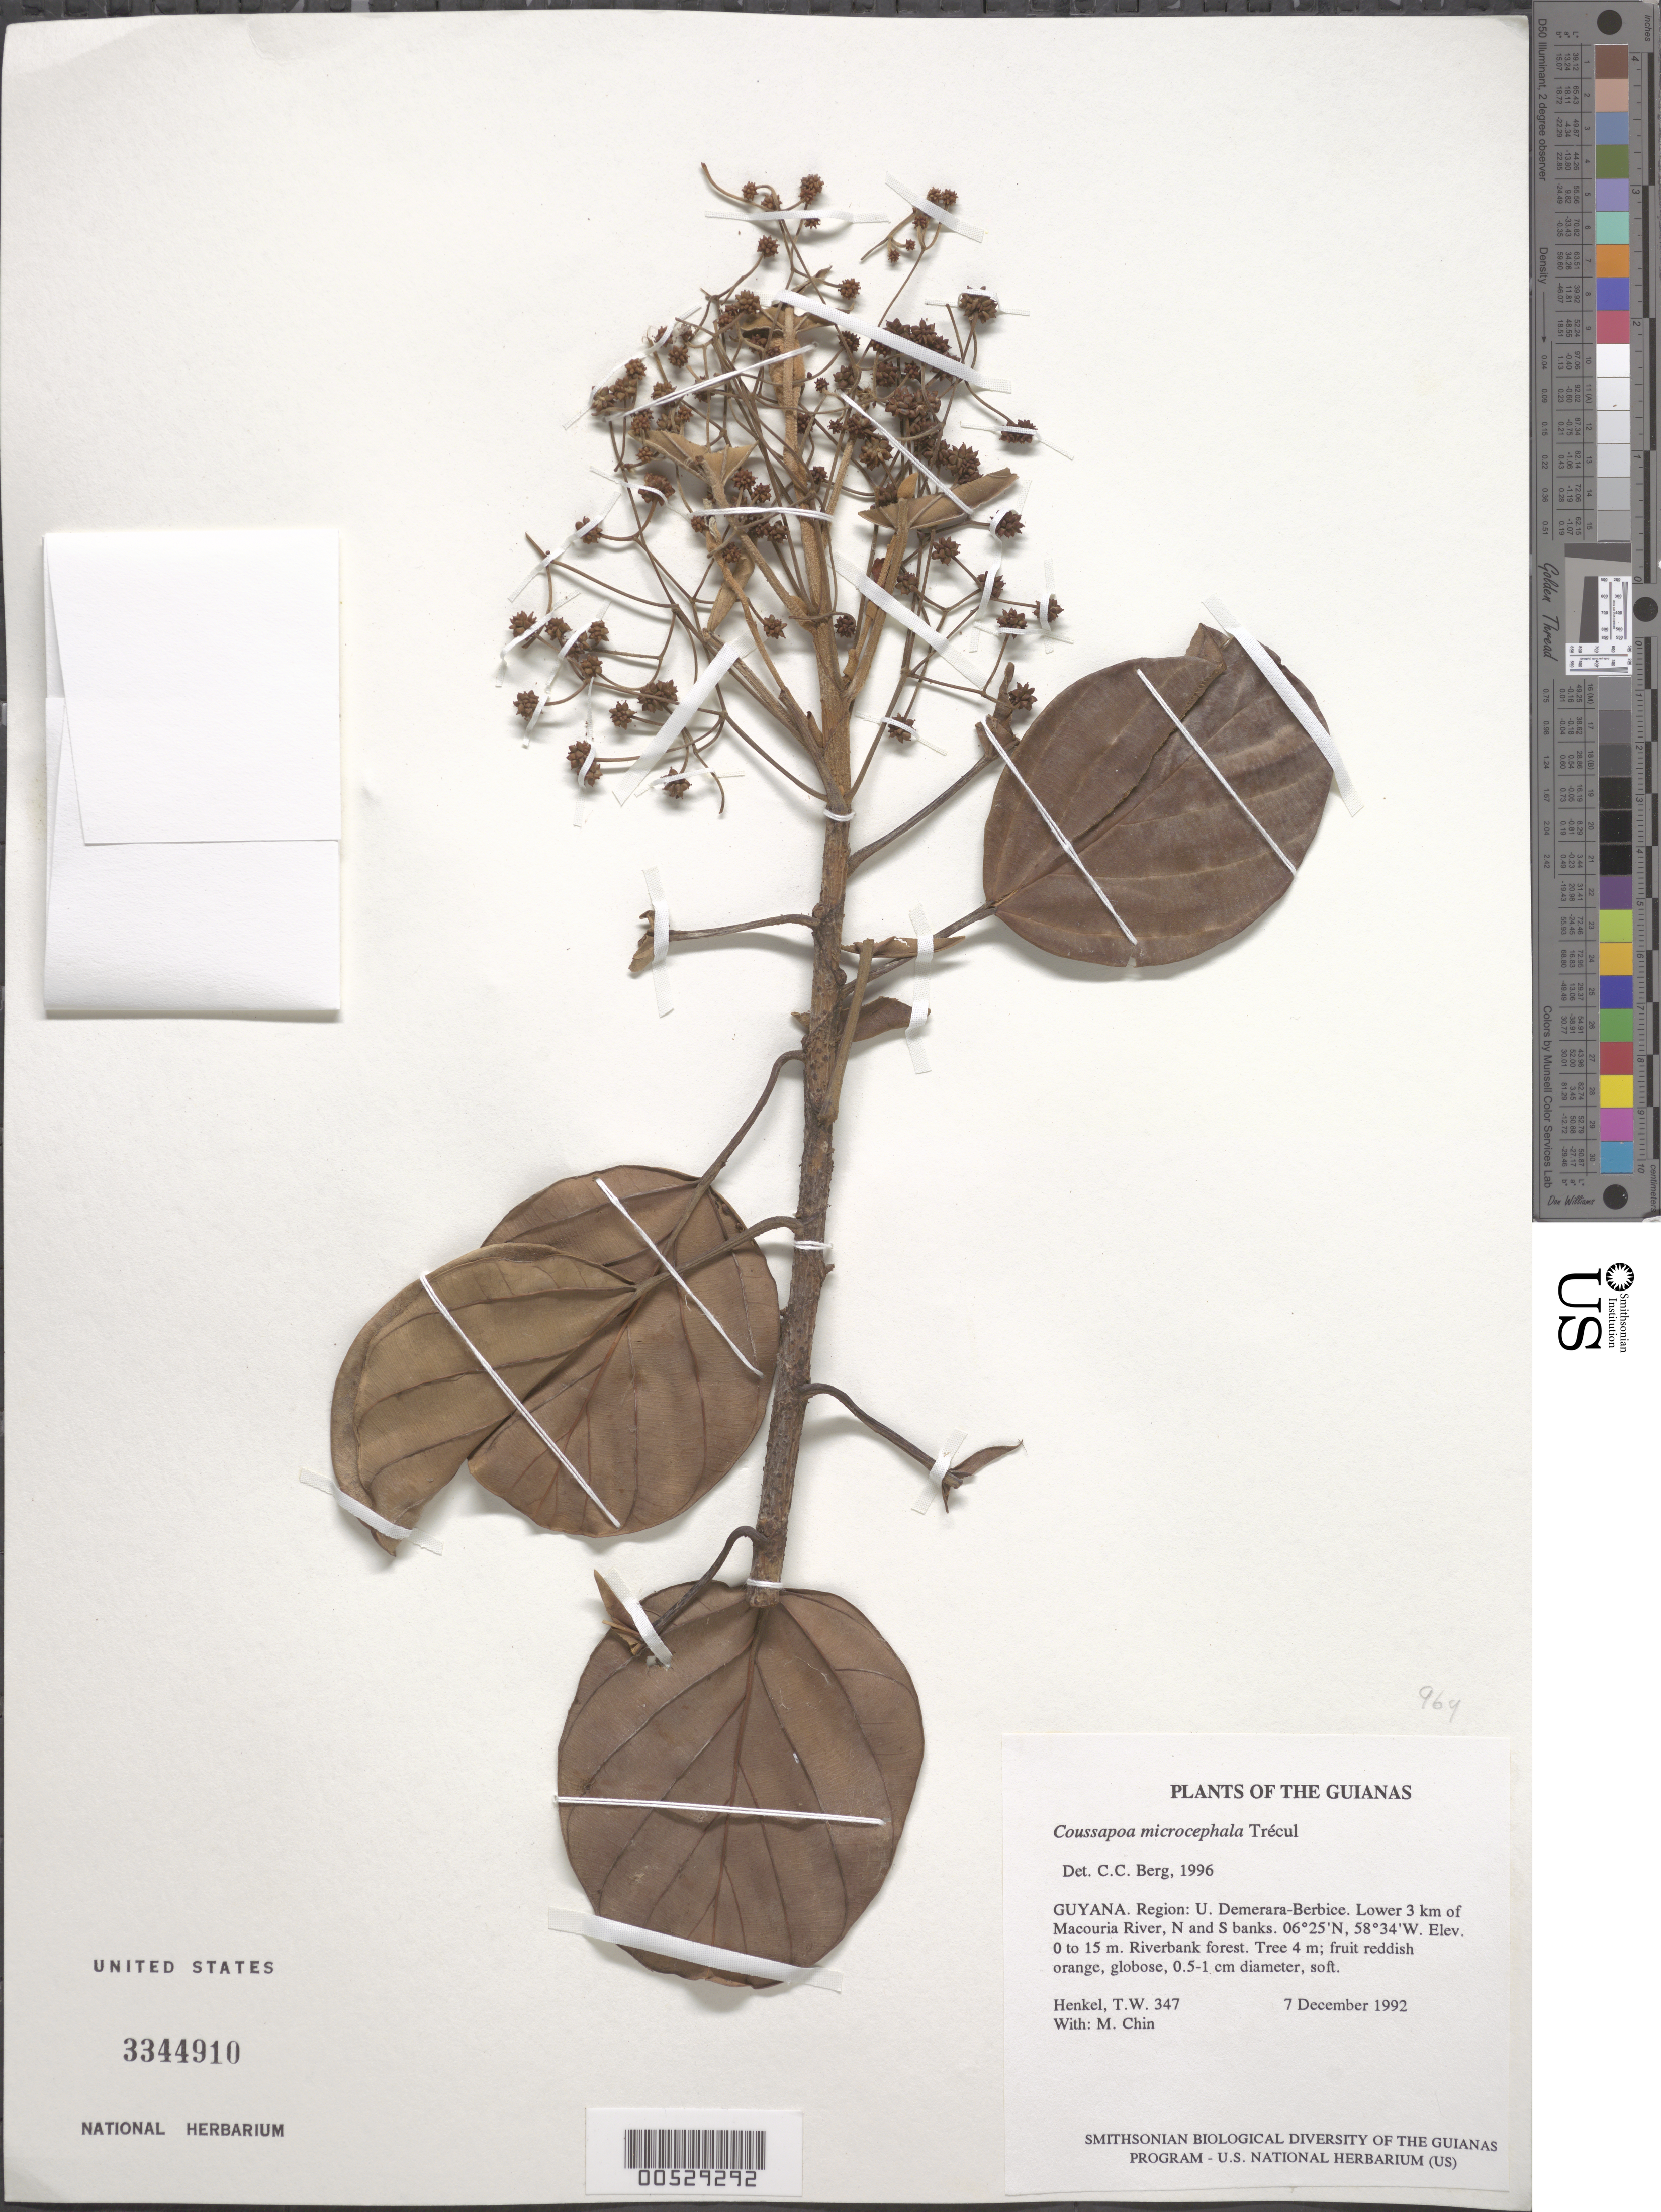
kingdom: Plantae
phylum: Tracheophyta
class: Magnoliopsida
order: Rosales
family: Urticaceae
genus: Coussapoa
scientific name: Coussapoa microcephala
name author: Trécul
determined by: Berg, C. C.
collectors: T. Henkel & M. Chin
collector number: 347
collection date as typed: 7 December 1992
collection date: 1992-12-07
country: Guyana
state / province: U. Demerara-Berbice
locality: Lower 3 km of Macouria River, N and S banks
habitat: Riverbank forest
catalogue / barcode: US 3344910